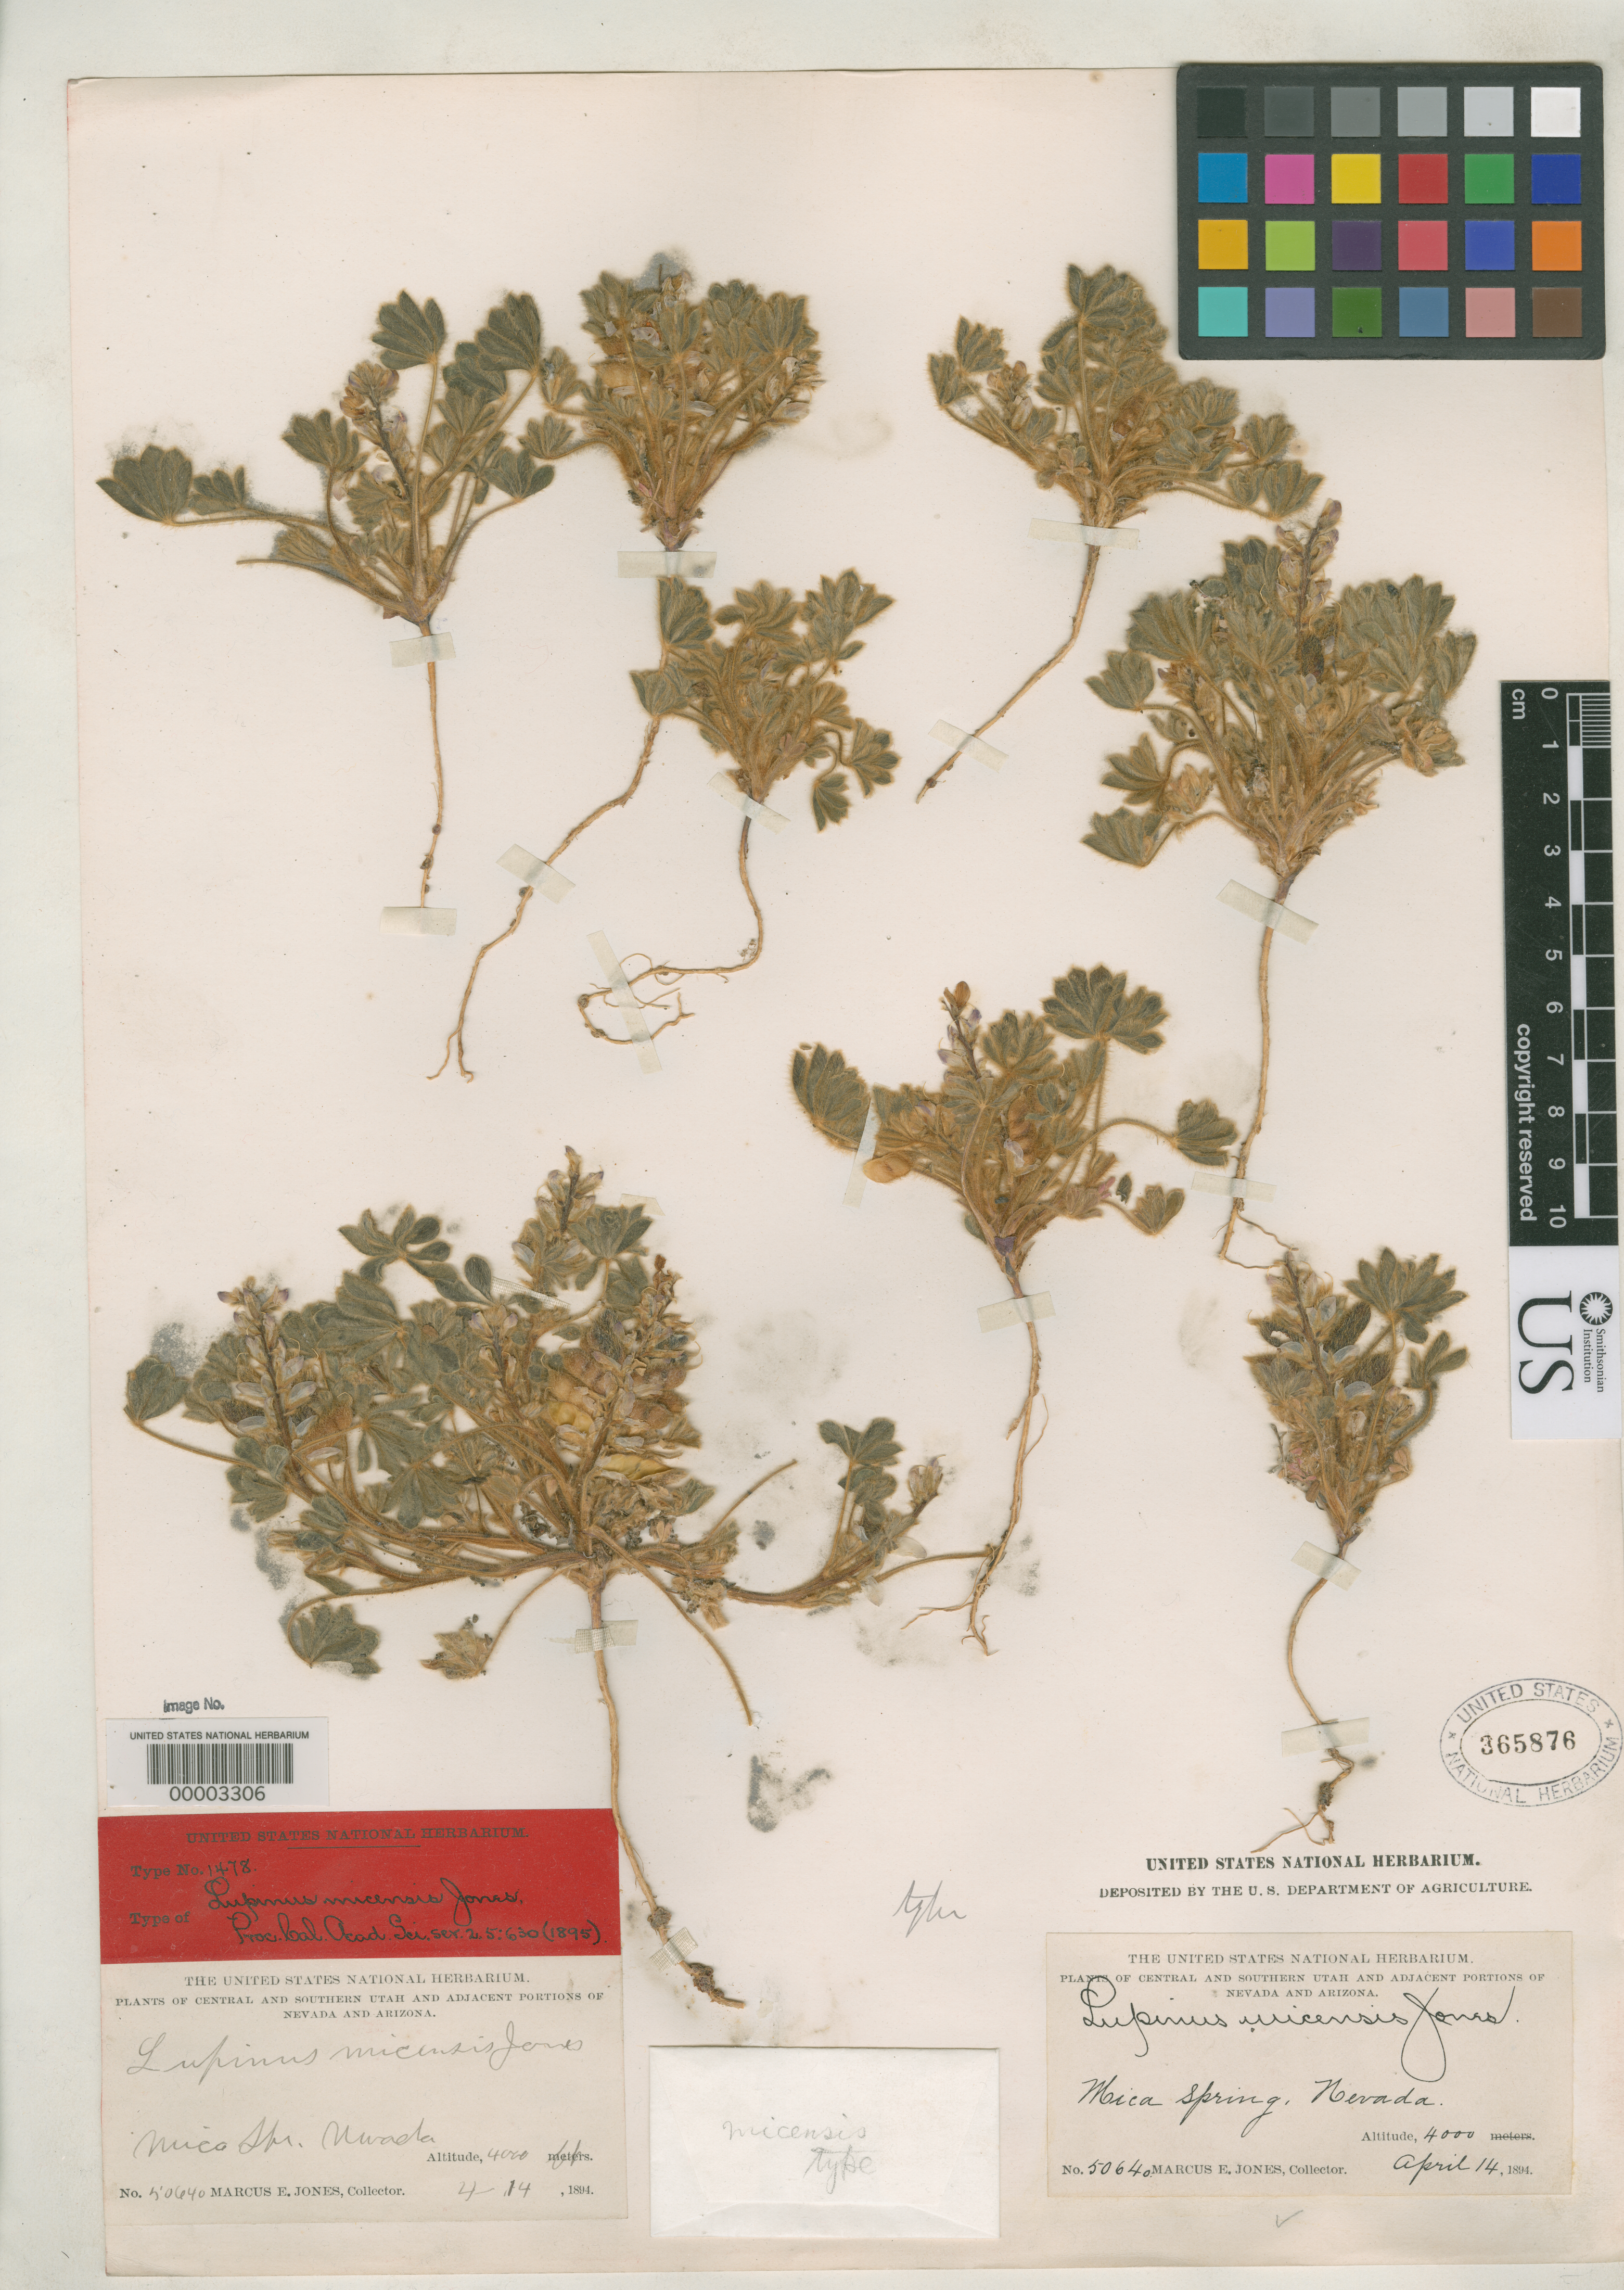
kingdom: Plantae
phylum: Tracheophyta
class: Magnoliopsida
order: Fabales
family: Fabaceae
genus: Lupinus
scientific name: Lupinus micensis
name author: M.E. Jones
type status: Syntype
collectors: M. E. Jones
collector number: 50640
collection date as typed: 14 Apr 1894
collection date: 1894-04-14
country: United States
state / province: Nevada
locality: Mica Spring.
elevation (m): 1219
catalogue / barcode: US 365876